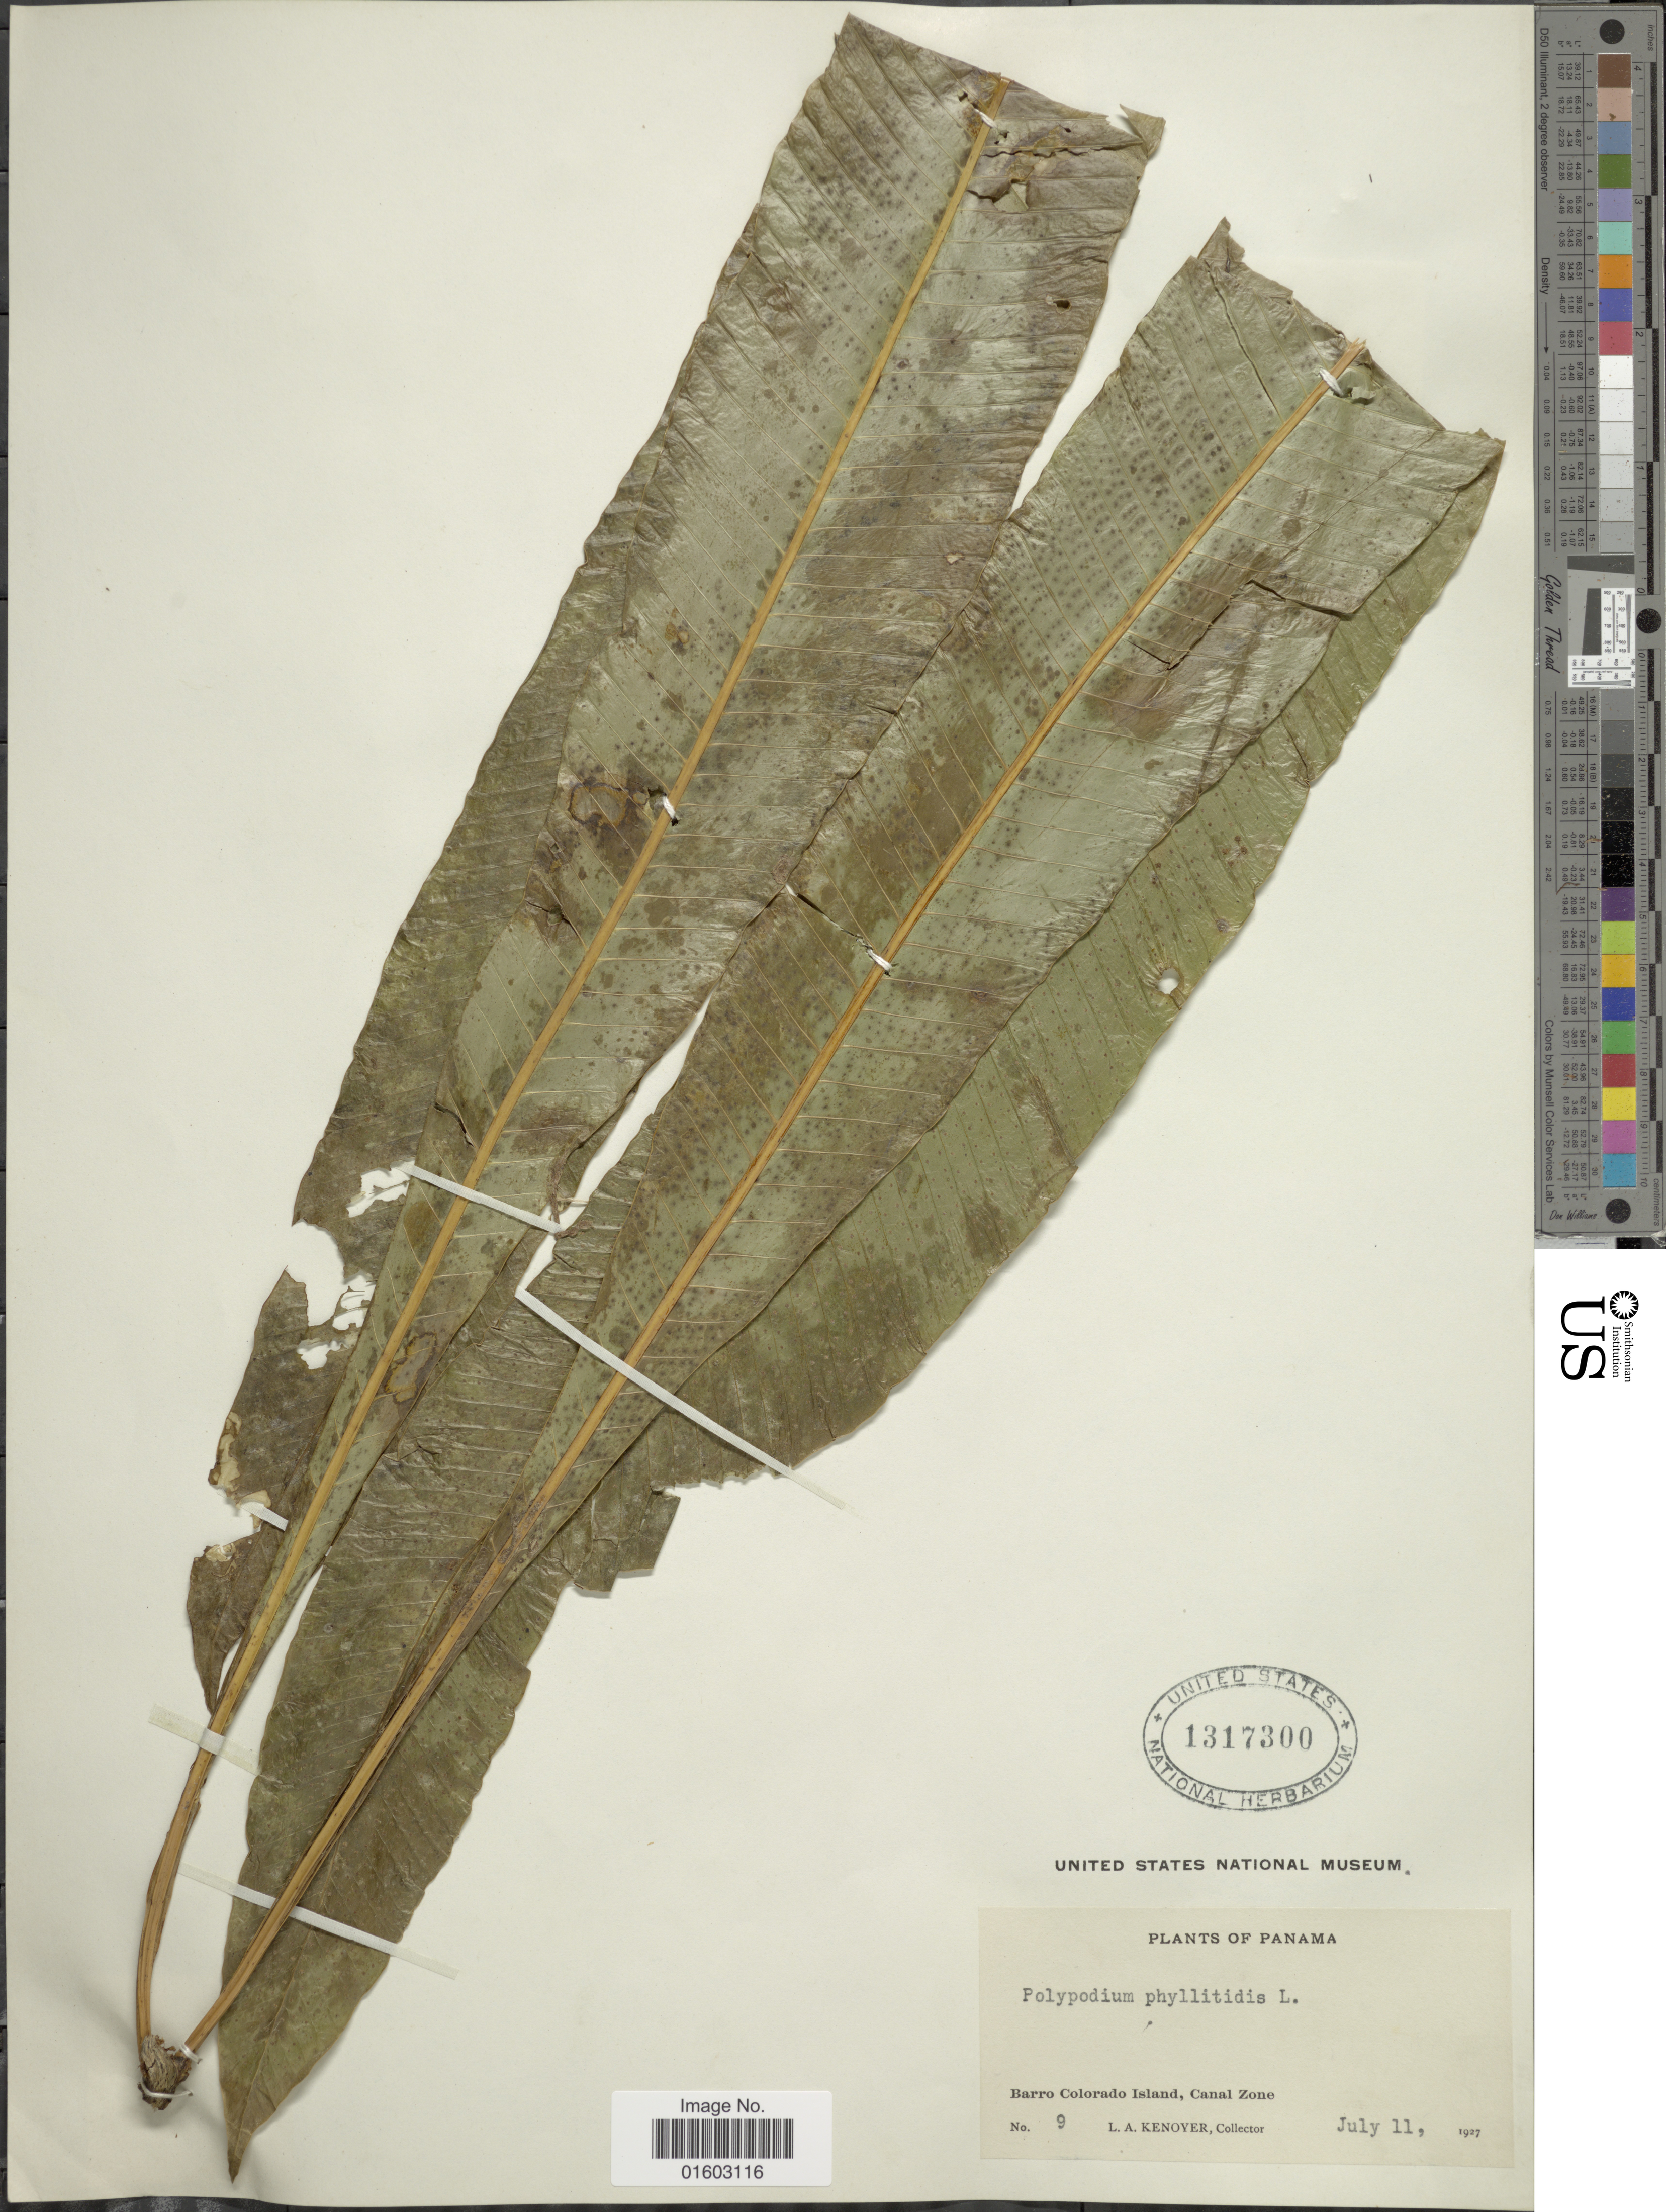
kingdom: Plantae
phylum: Tracheophyta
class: Polypodiopsida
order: Polypodiales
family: Polypodiaceae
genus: Campyloneurum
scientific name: Campyloneurum phyllitidis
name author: (L.) C. Presl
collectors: L. Kenover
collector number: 9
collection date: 1927-07-11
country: Panama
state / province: Panamá Oeste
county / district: Canal Zone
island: Barro Colorado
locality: Barro Colorado Island, Canal Zone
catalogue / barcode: US 1317300